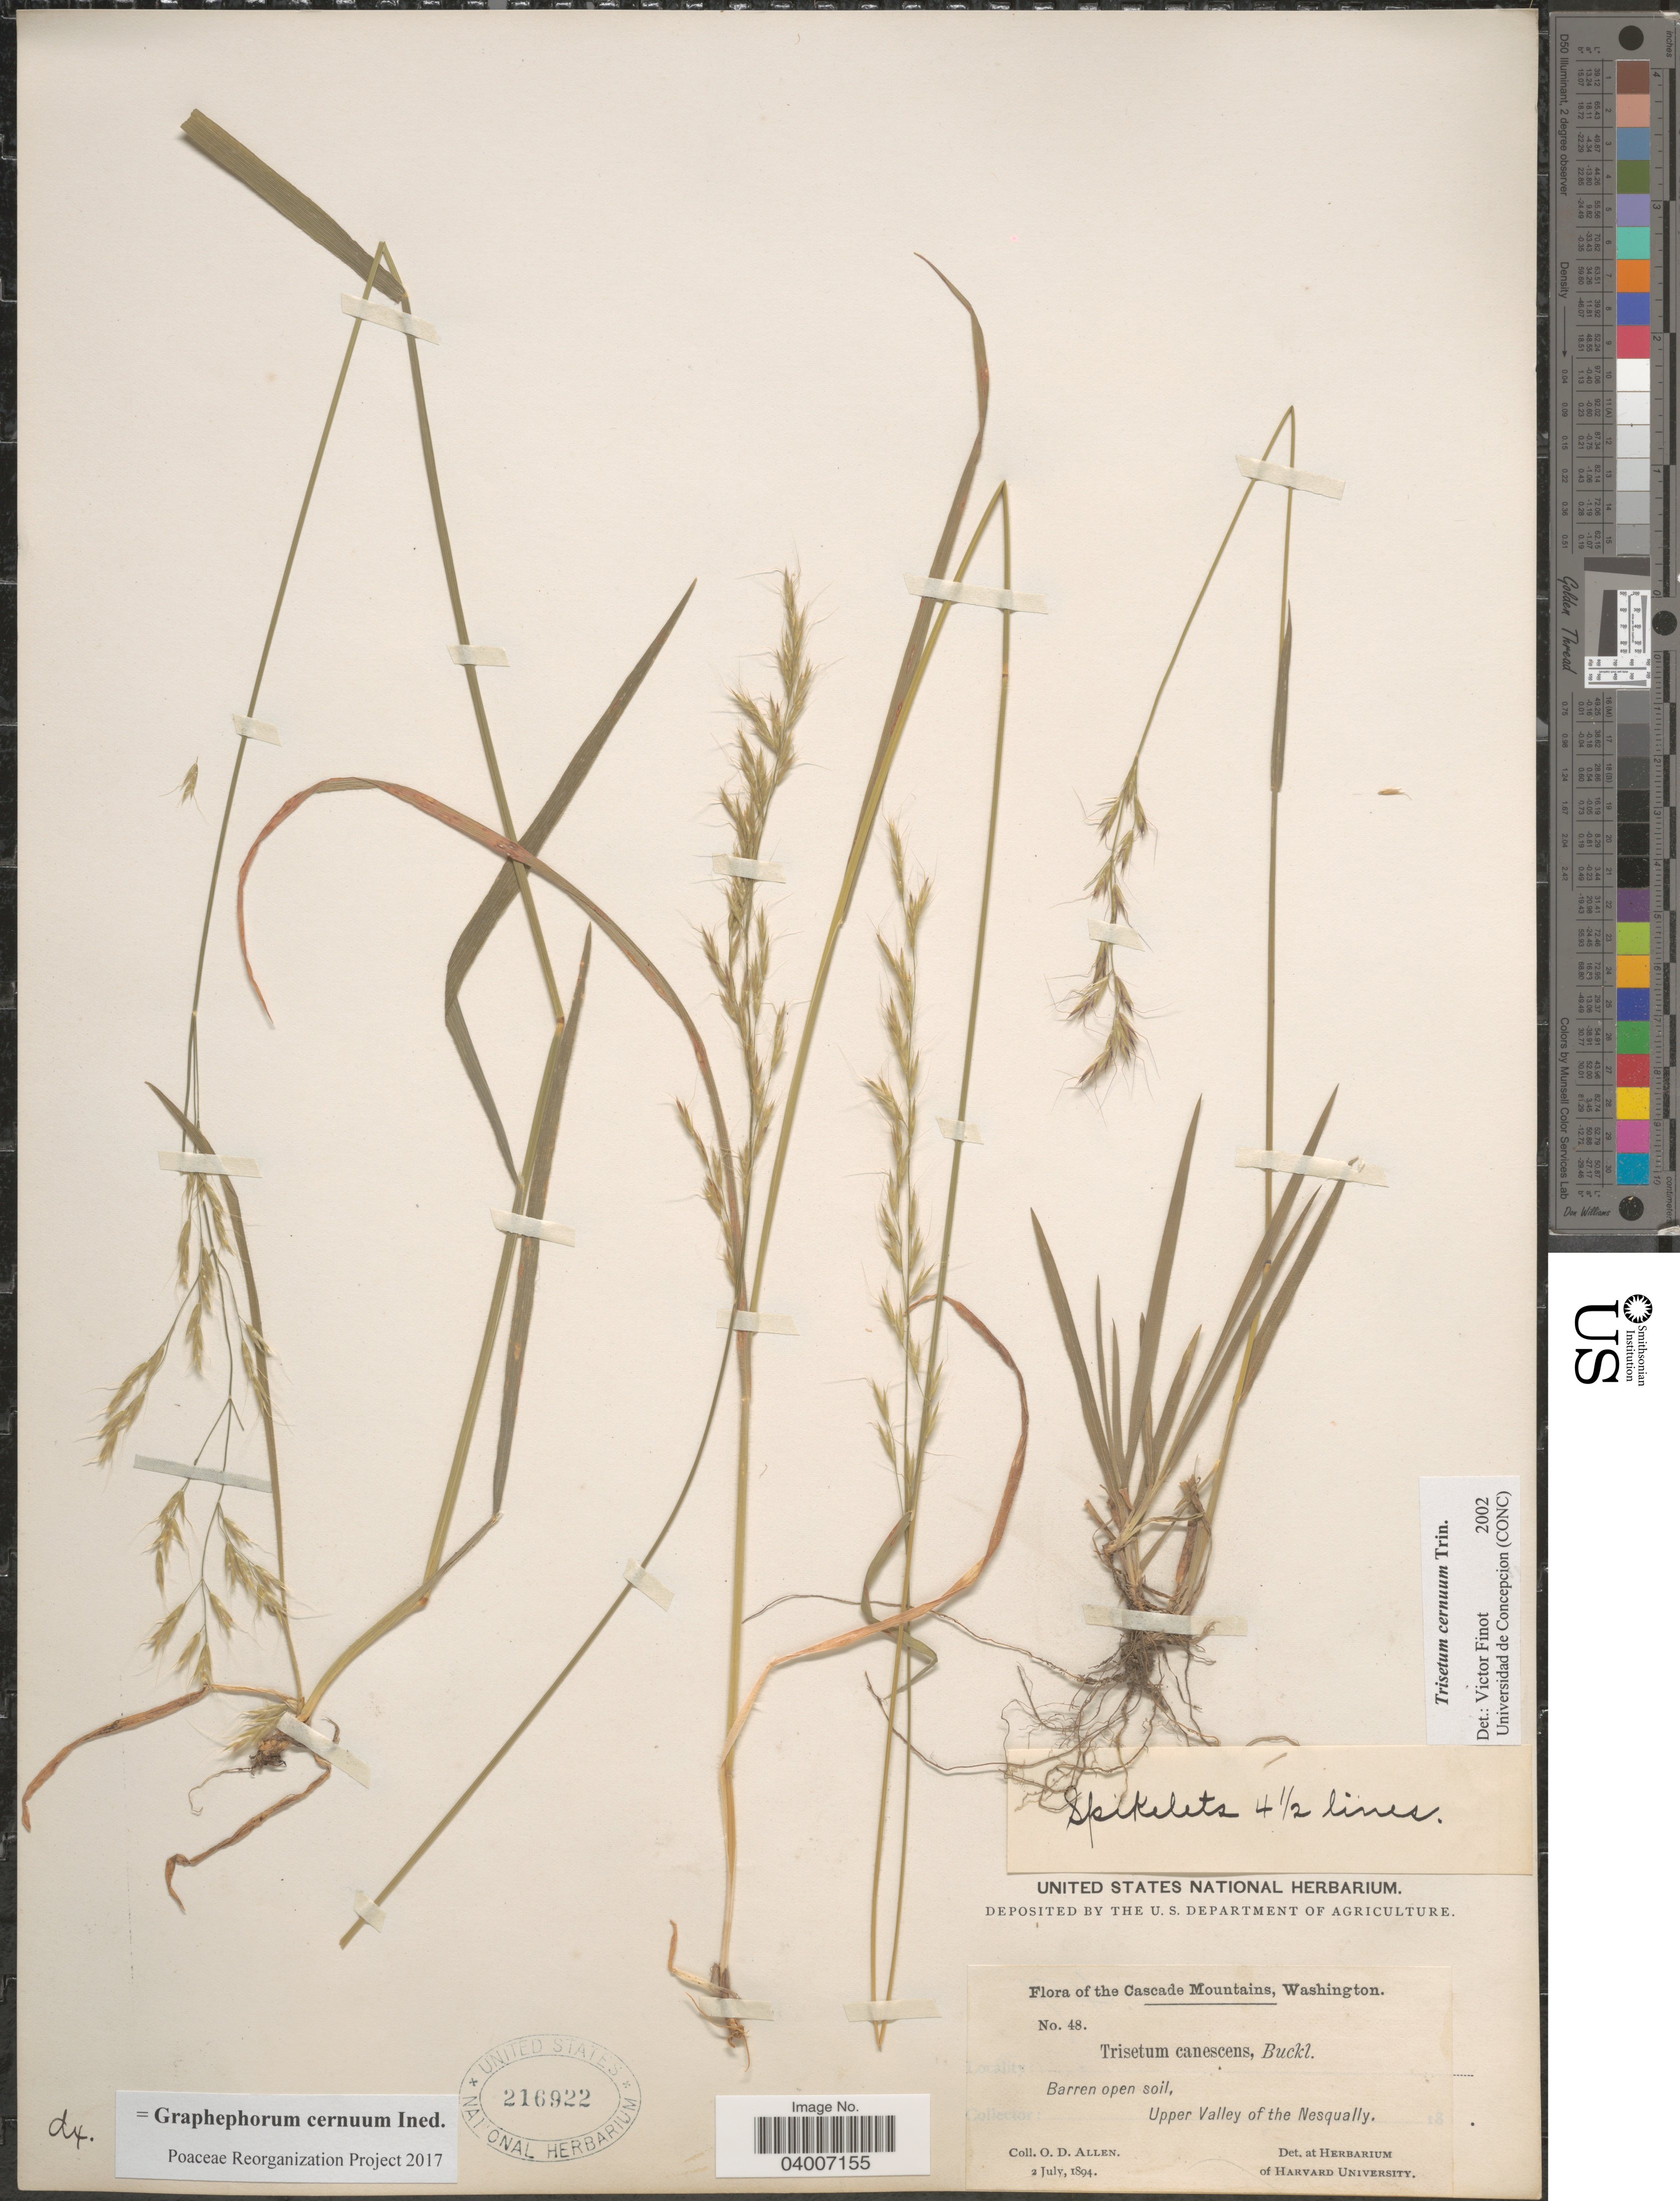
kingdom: Plantae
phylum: Tracheophyta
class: Liliopsida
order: Poales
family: Poaceae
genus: Graphephorum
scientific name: Graphephorum cernuum ined.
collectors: O. D. Allen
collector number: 48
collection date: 1894-07-02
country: United States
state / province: Washington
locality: The Cascade Mountains. Upper Valley of the Nesqually.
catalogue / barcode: US 216922